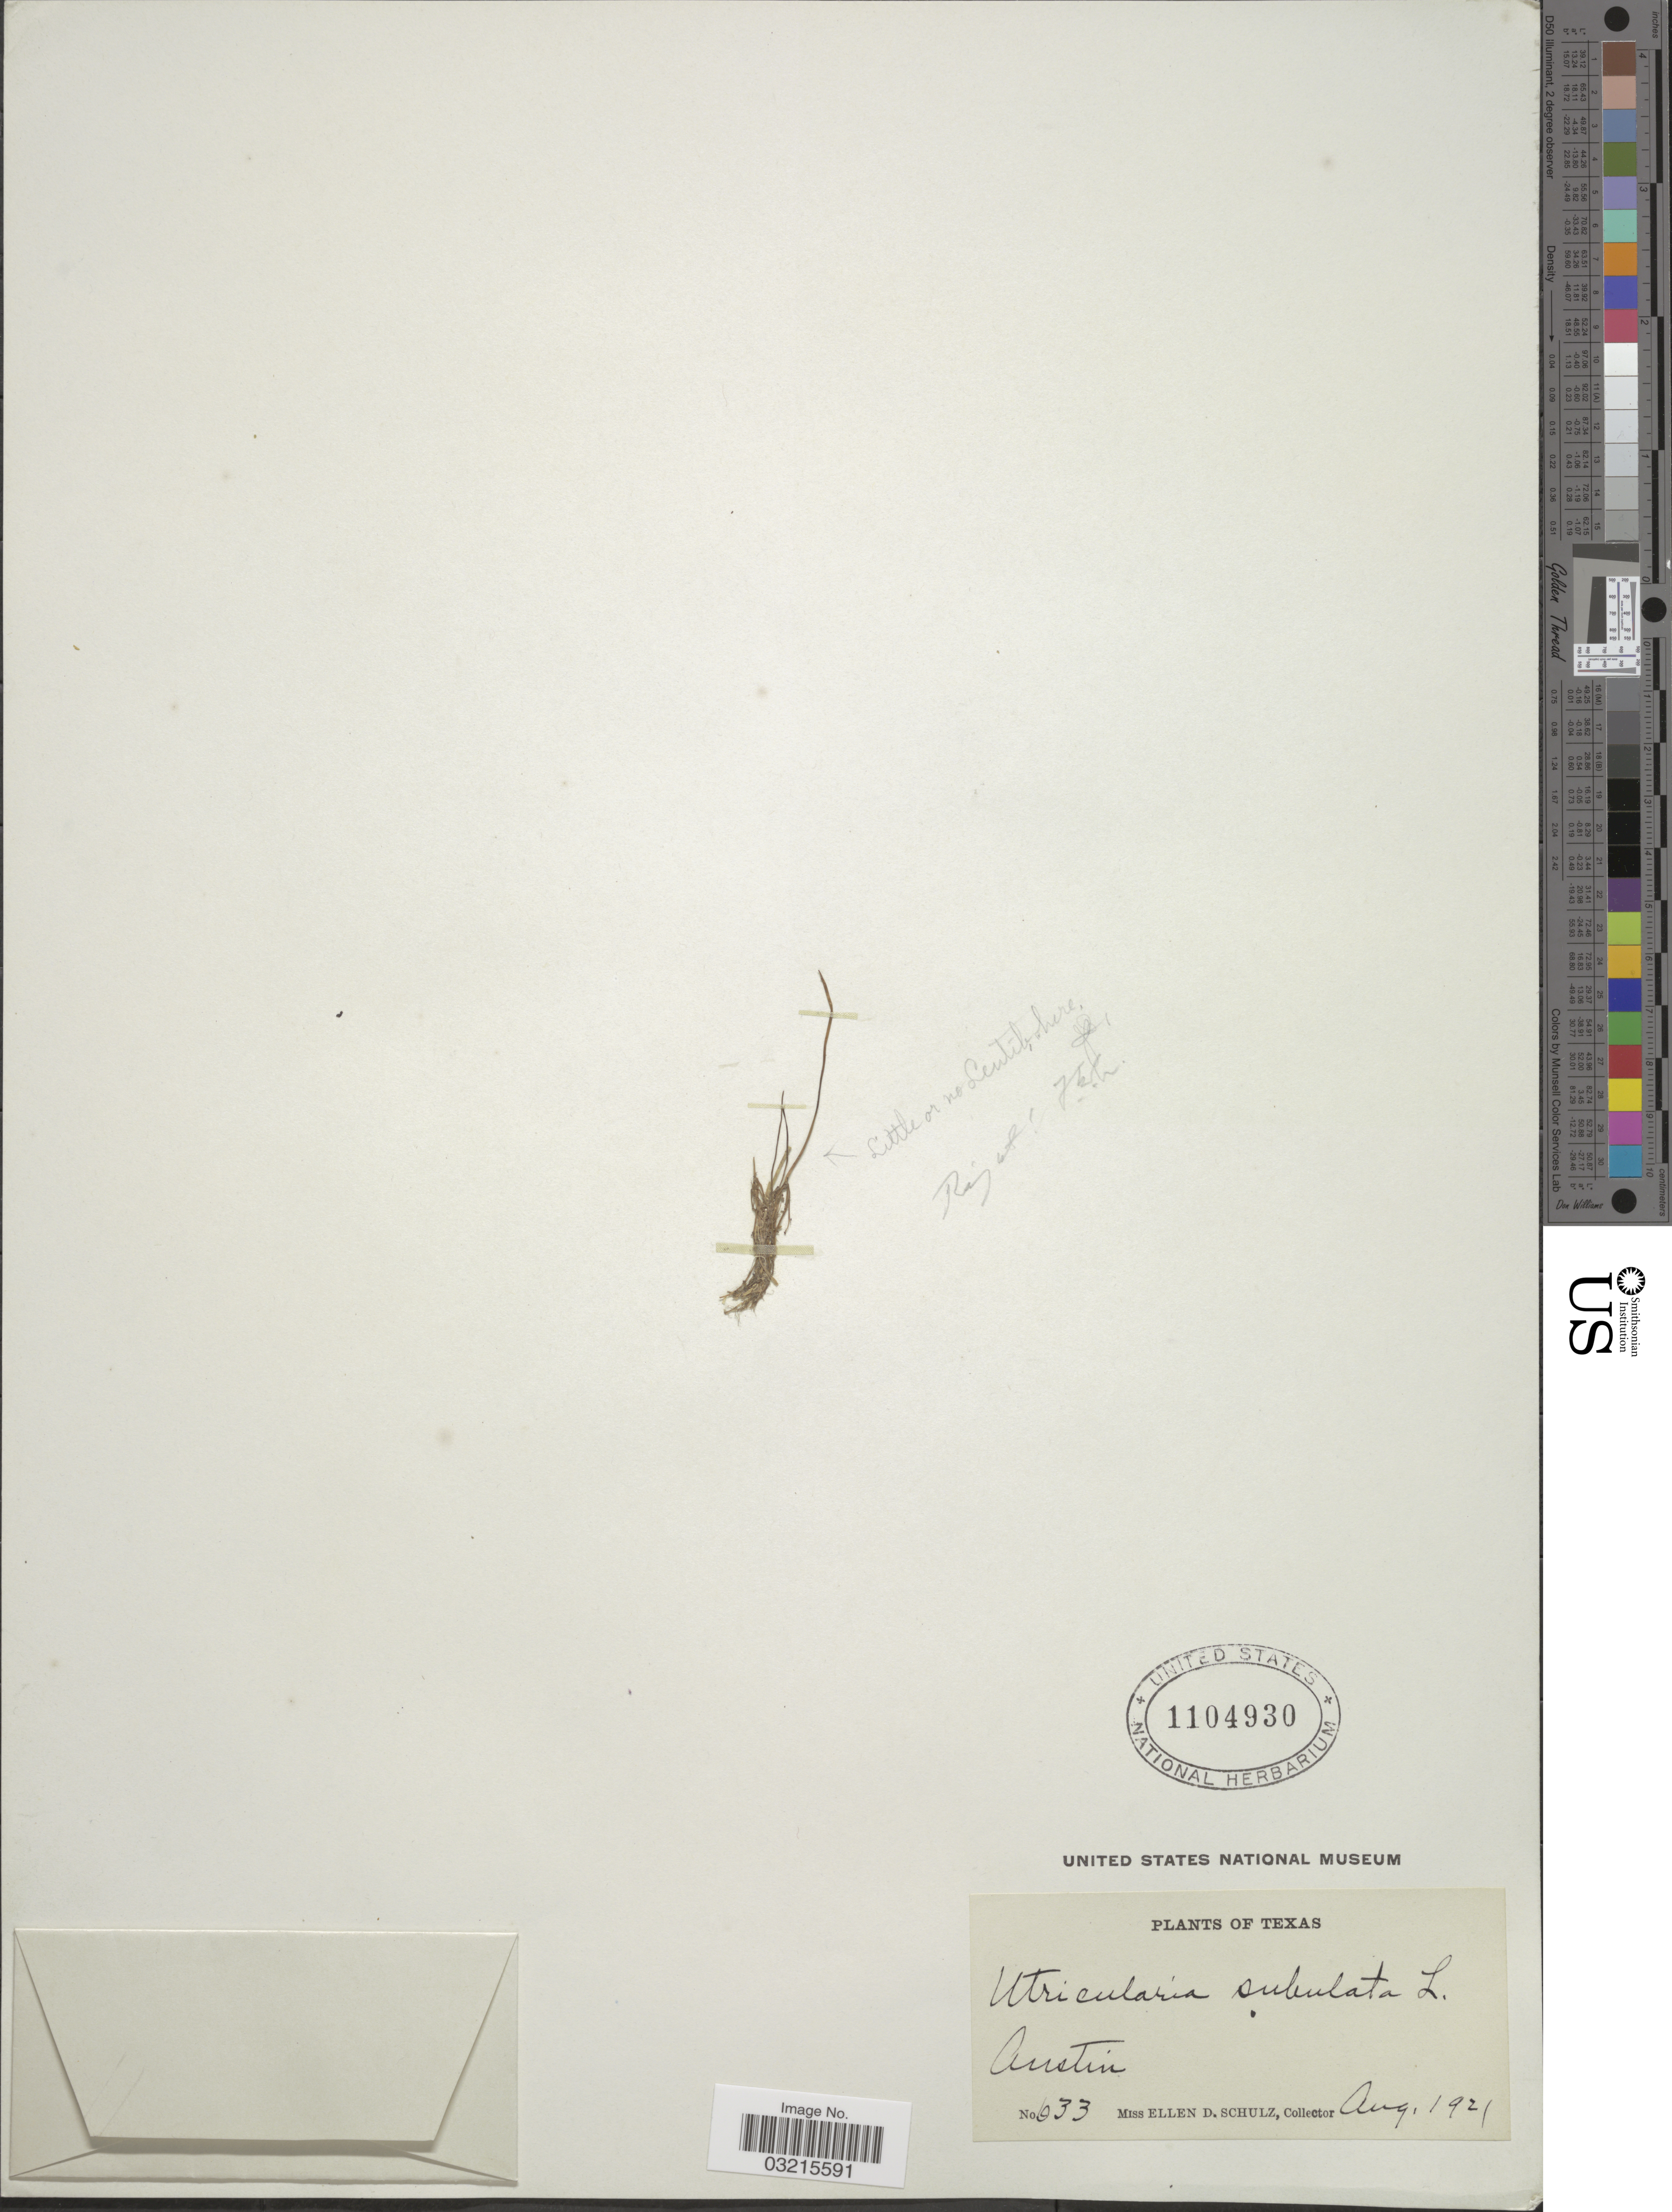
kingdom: Plantae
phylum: Tracheophyta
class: Magnoliopsida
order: Lamiales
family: Lentibulariaceae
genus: Utricularia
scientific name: Utricularia subulata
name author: L.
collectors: E. D. Schulz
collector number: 633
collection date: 1921-08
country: United States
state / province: Texas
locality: Austin.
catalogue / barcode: US 1104930